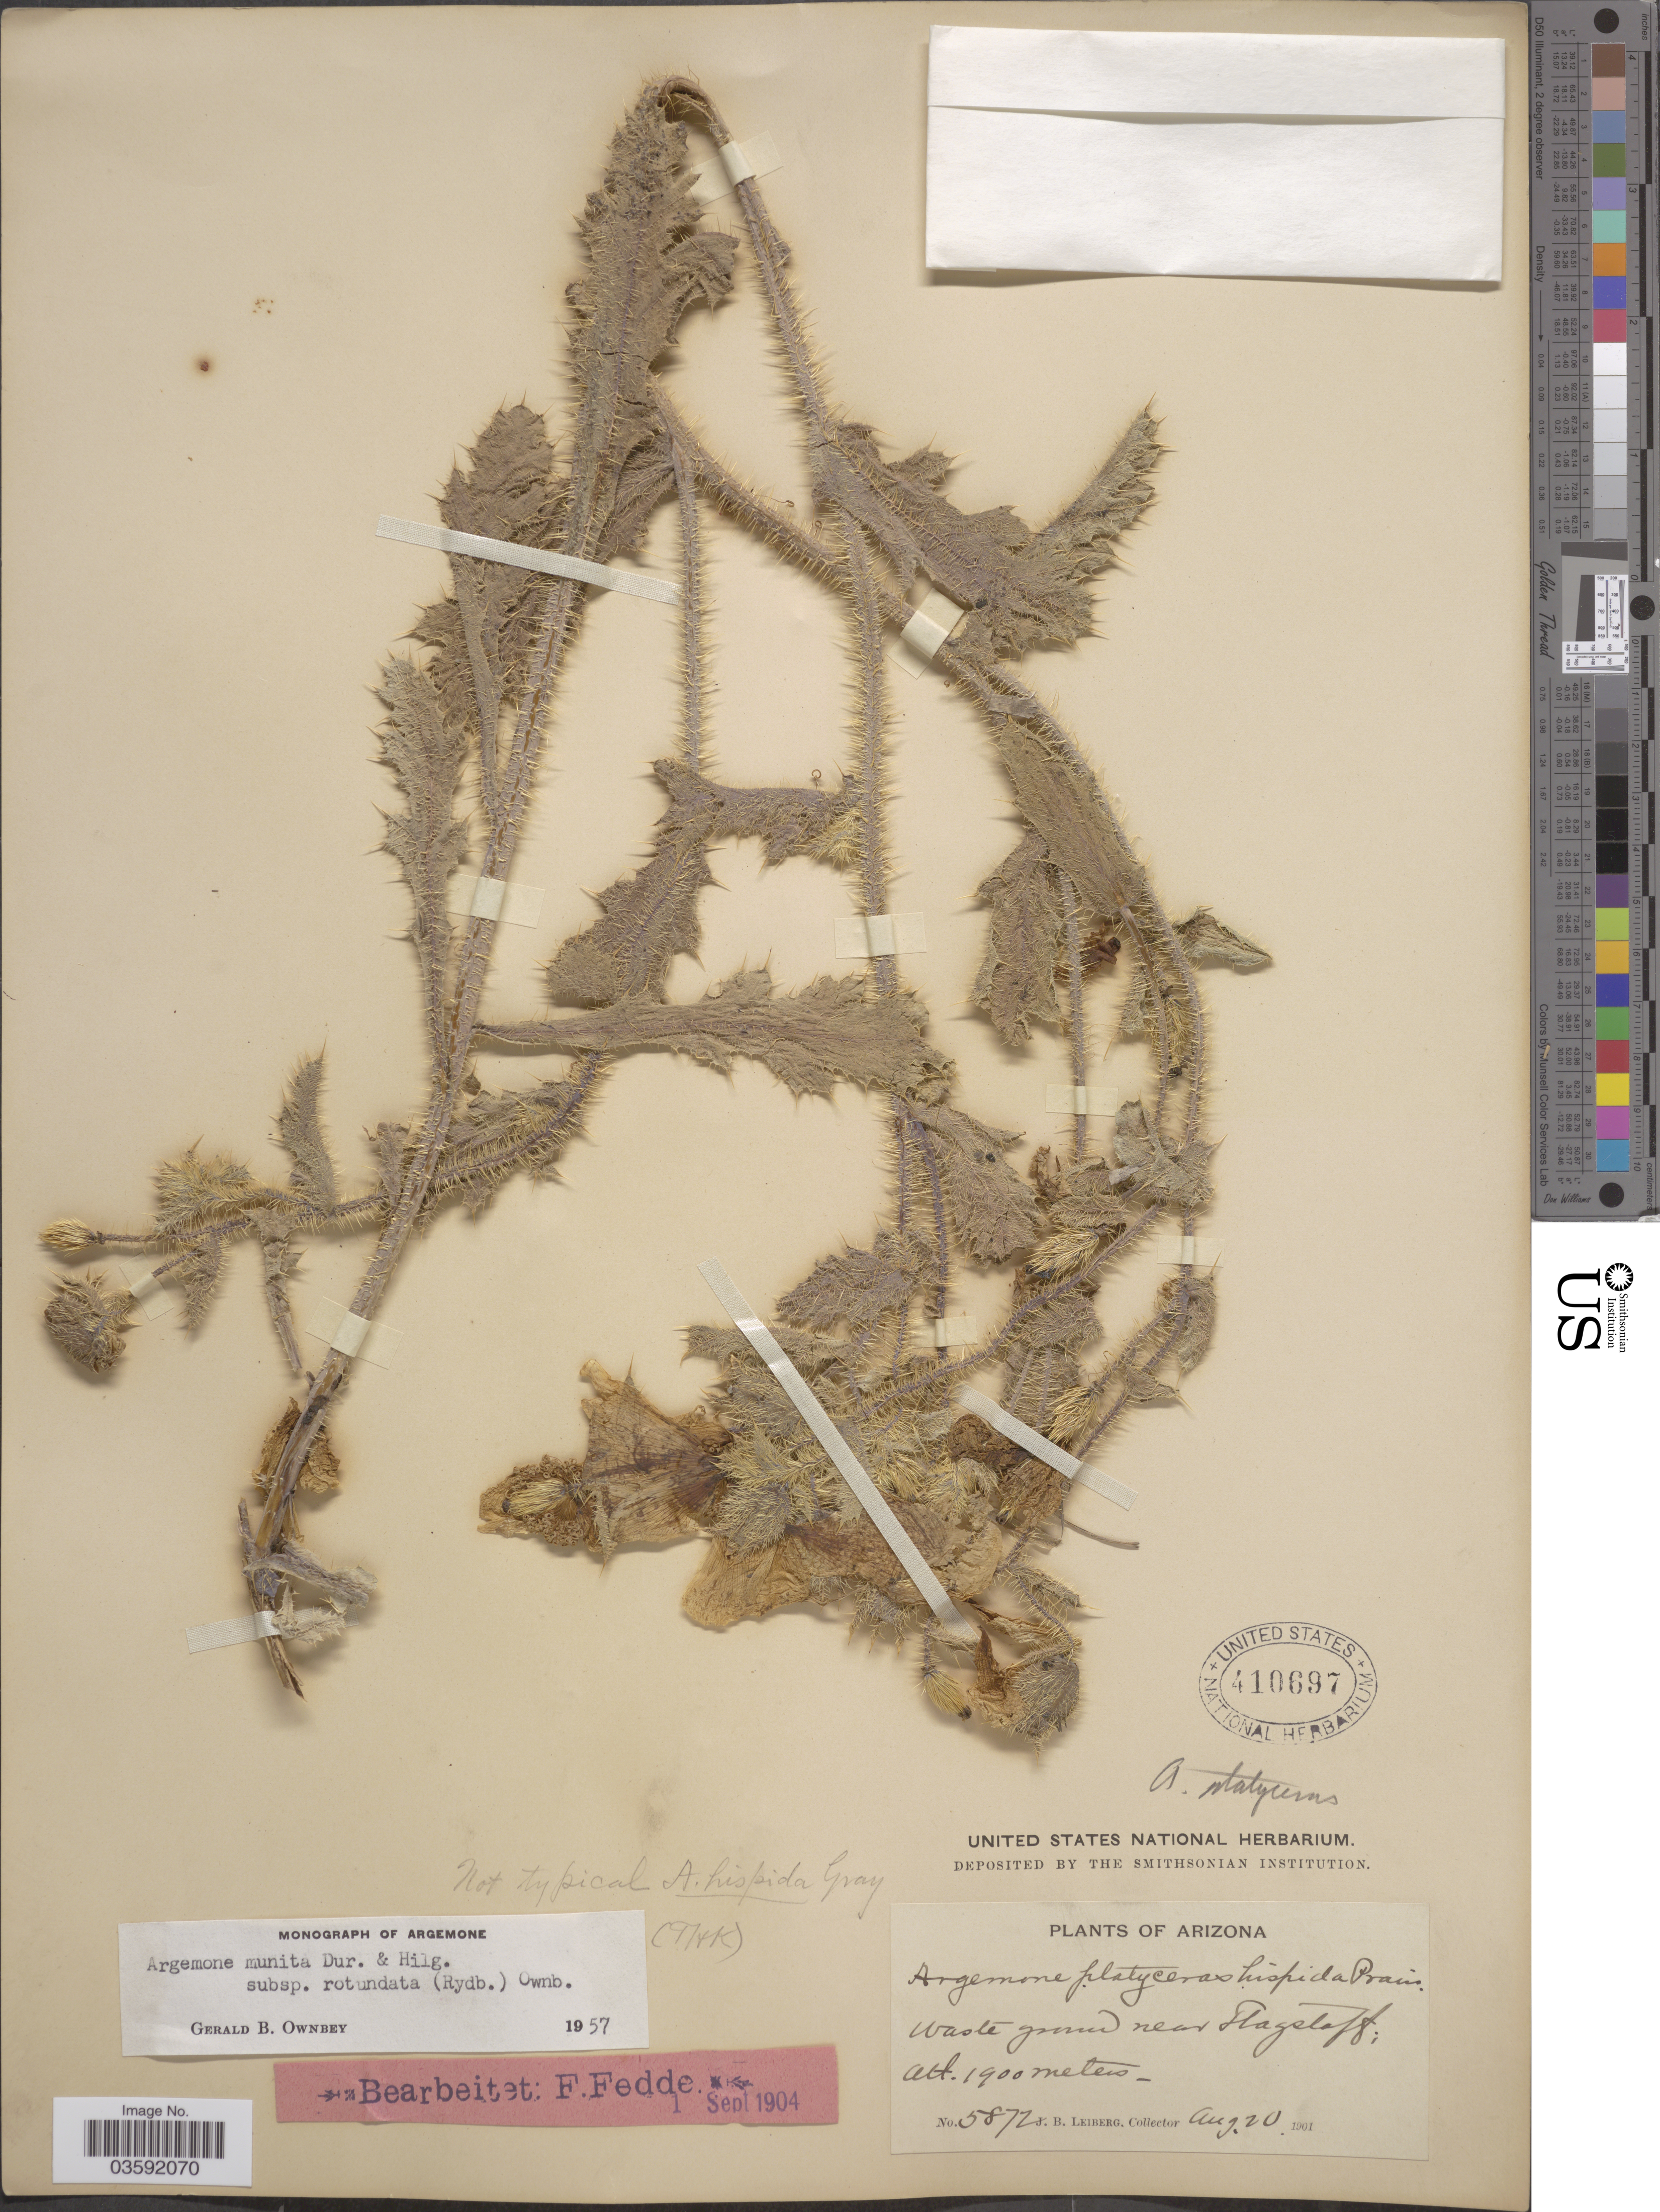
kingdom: Plantae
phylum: Tracheophyta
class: Magnoliopsida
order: Ranunculales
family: Papaveraceae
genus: Argemone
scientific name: Argemone munita subsp. rotundata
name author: (Rydb.) G.B. Ownbey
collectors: J. B. Leiberg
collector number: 5872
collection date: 1901-08-20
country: United States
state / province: Arizona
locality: Waste ground near Flagstaff.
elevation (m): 1900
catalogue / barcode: US 410697